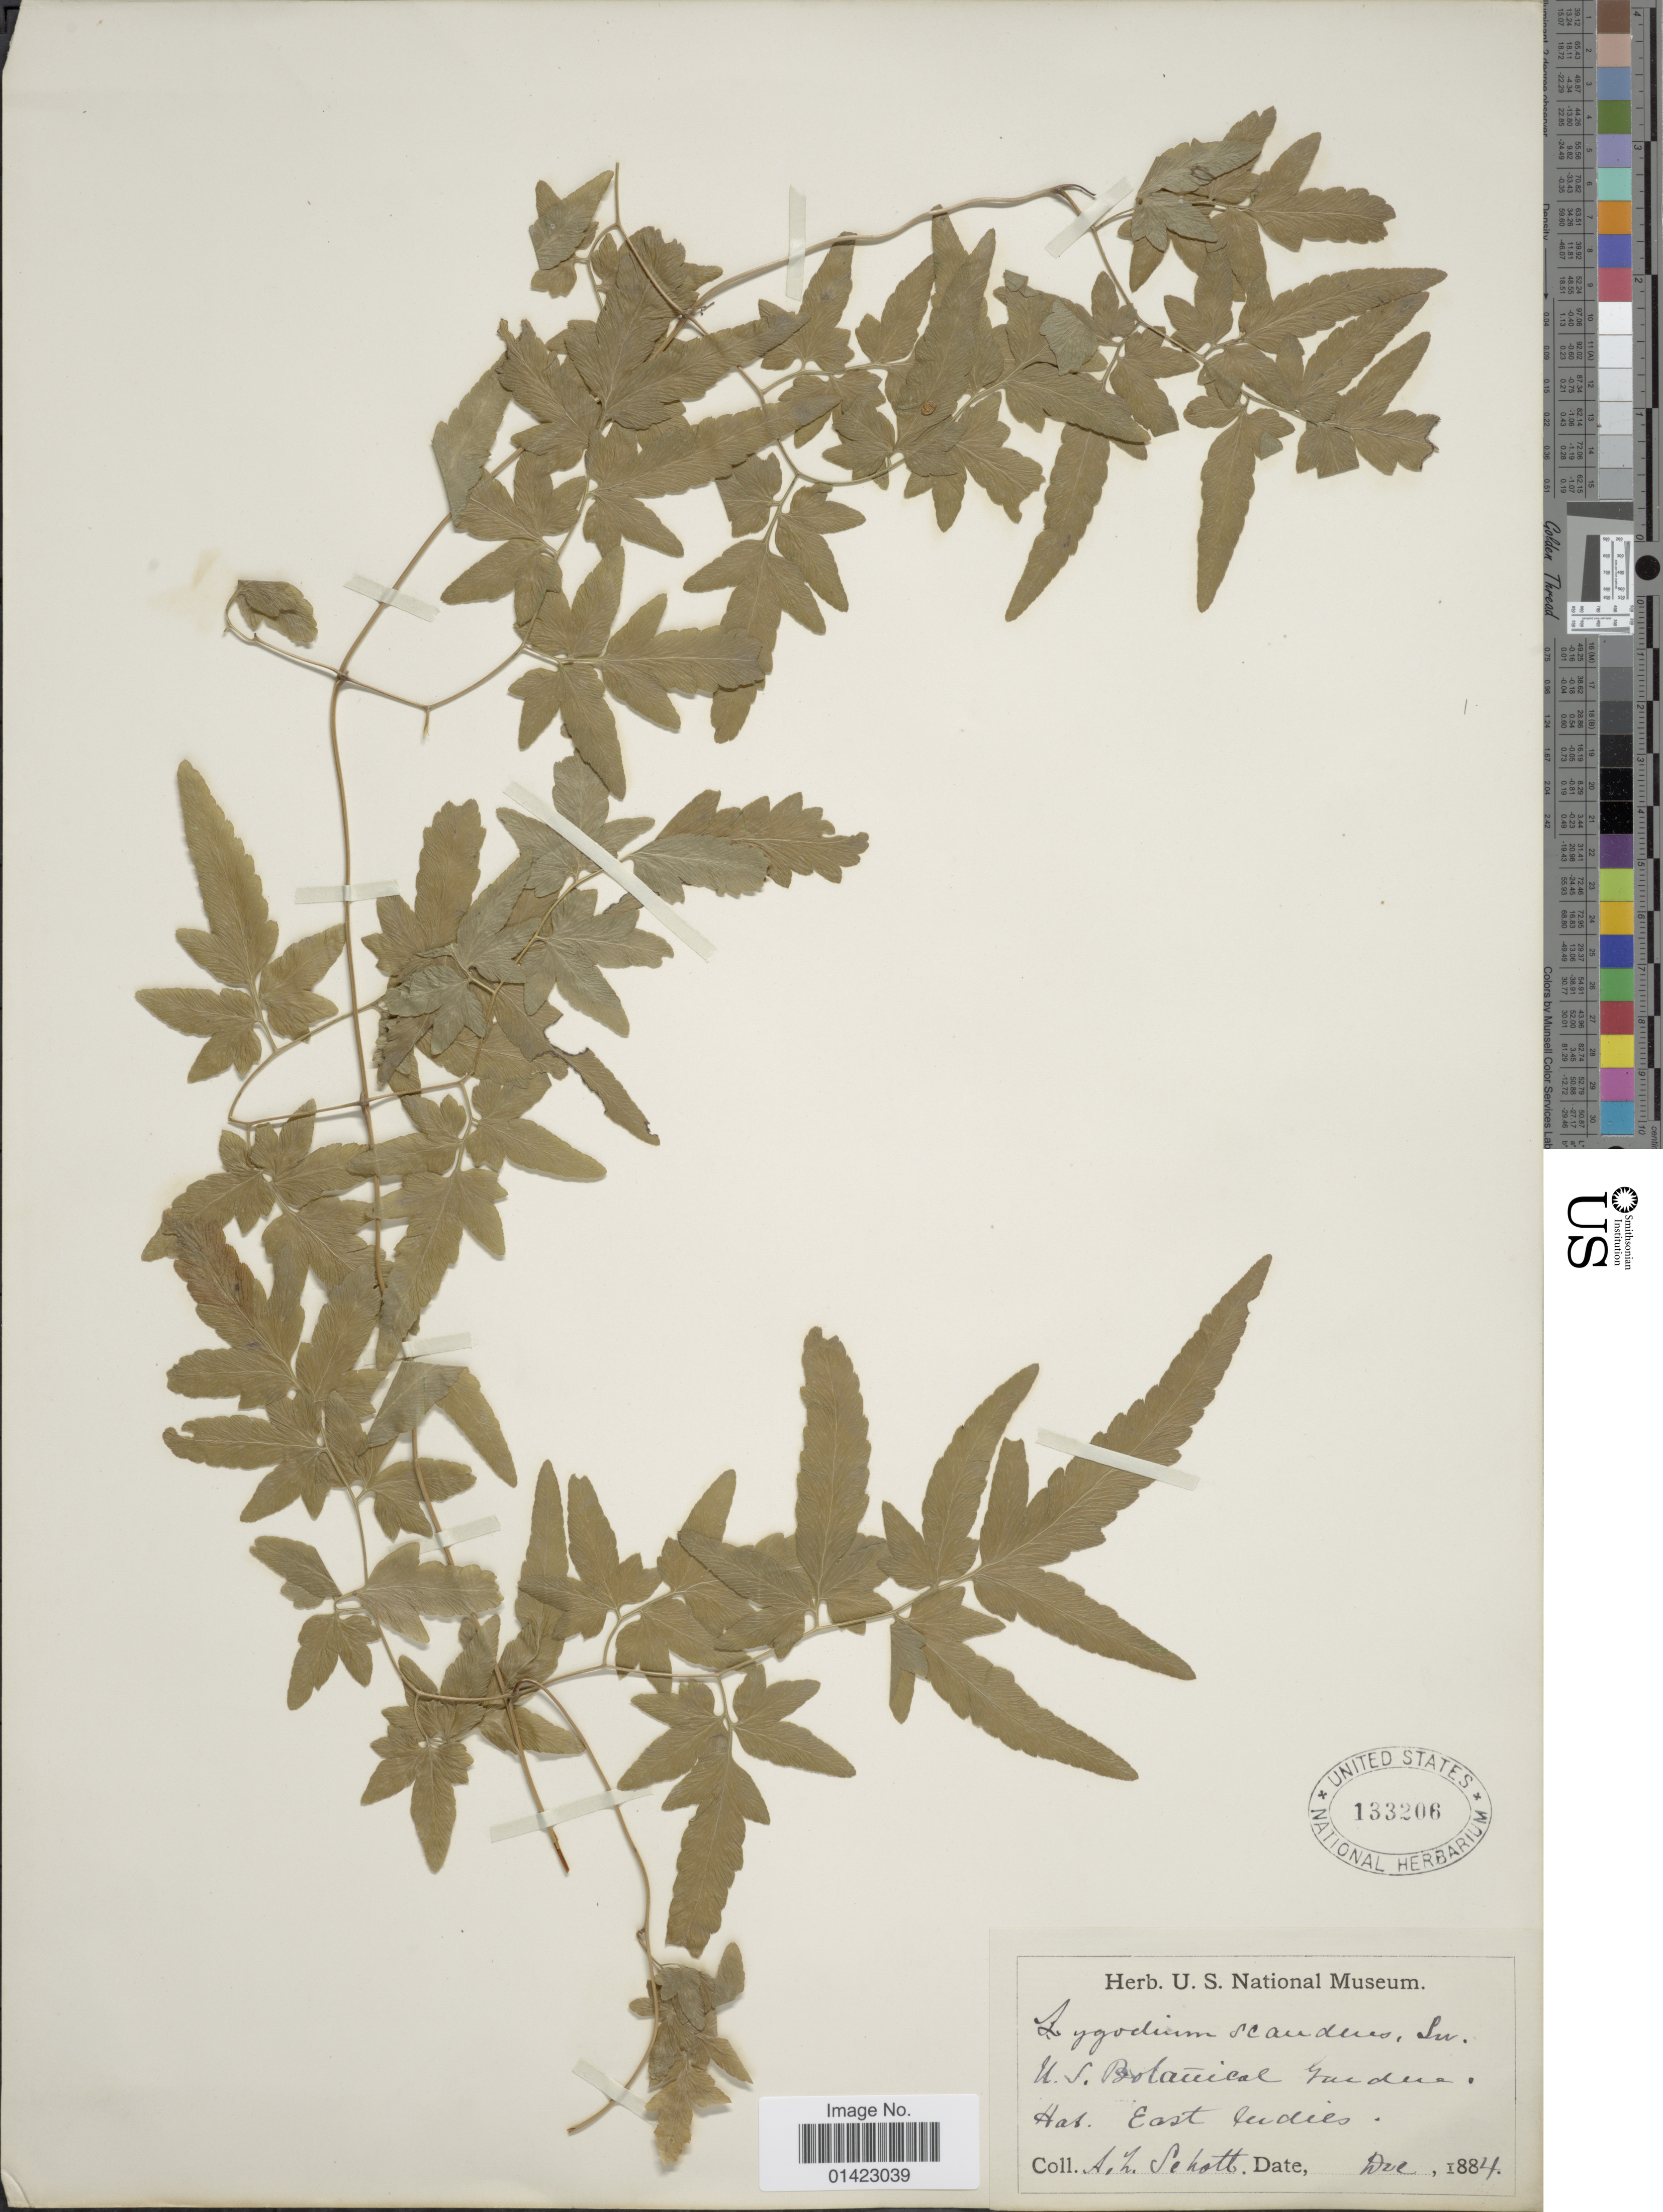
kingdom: Plantae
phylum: Tracheophyta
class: Polypodiopsida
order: Schizaeales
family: Lygodiaceae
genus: Lygodium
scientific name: Lygodium microphyllum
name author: (Cav.) R. Br.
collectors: A. L. Schott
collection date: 1884-12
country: United States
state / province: District of Columbia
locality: U.S. Botanical Garden, hab. East Indies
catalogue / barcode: US 133206